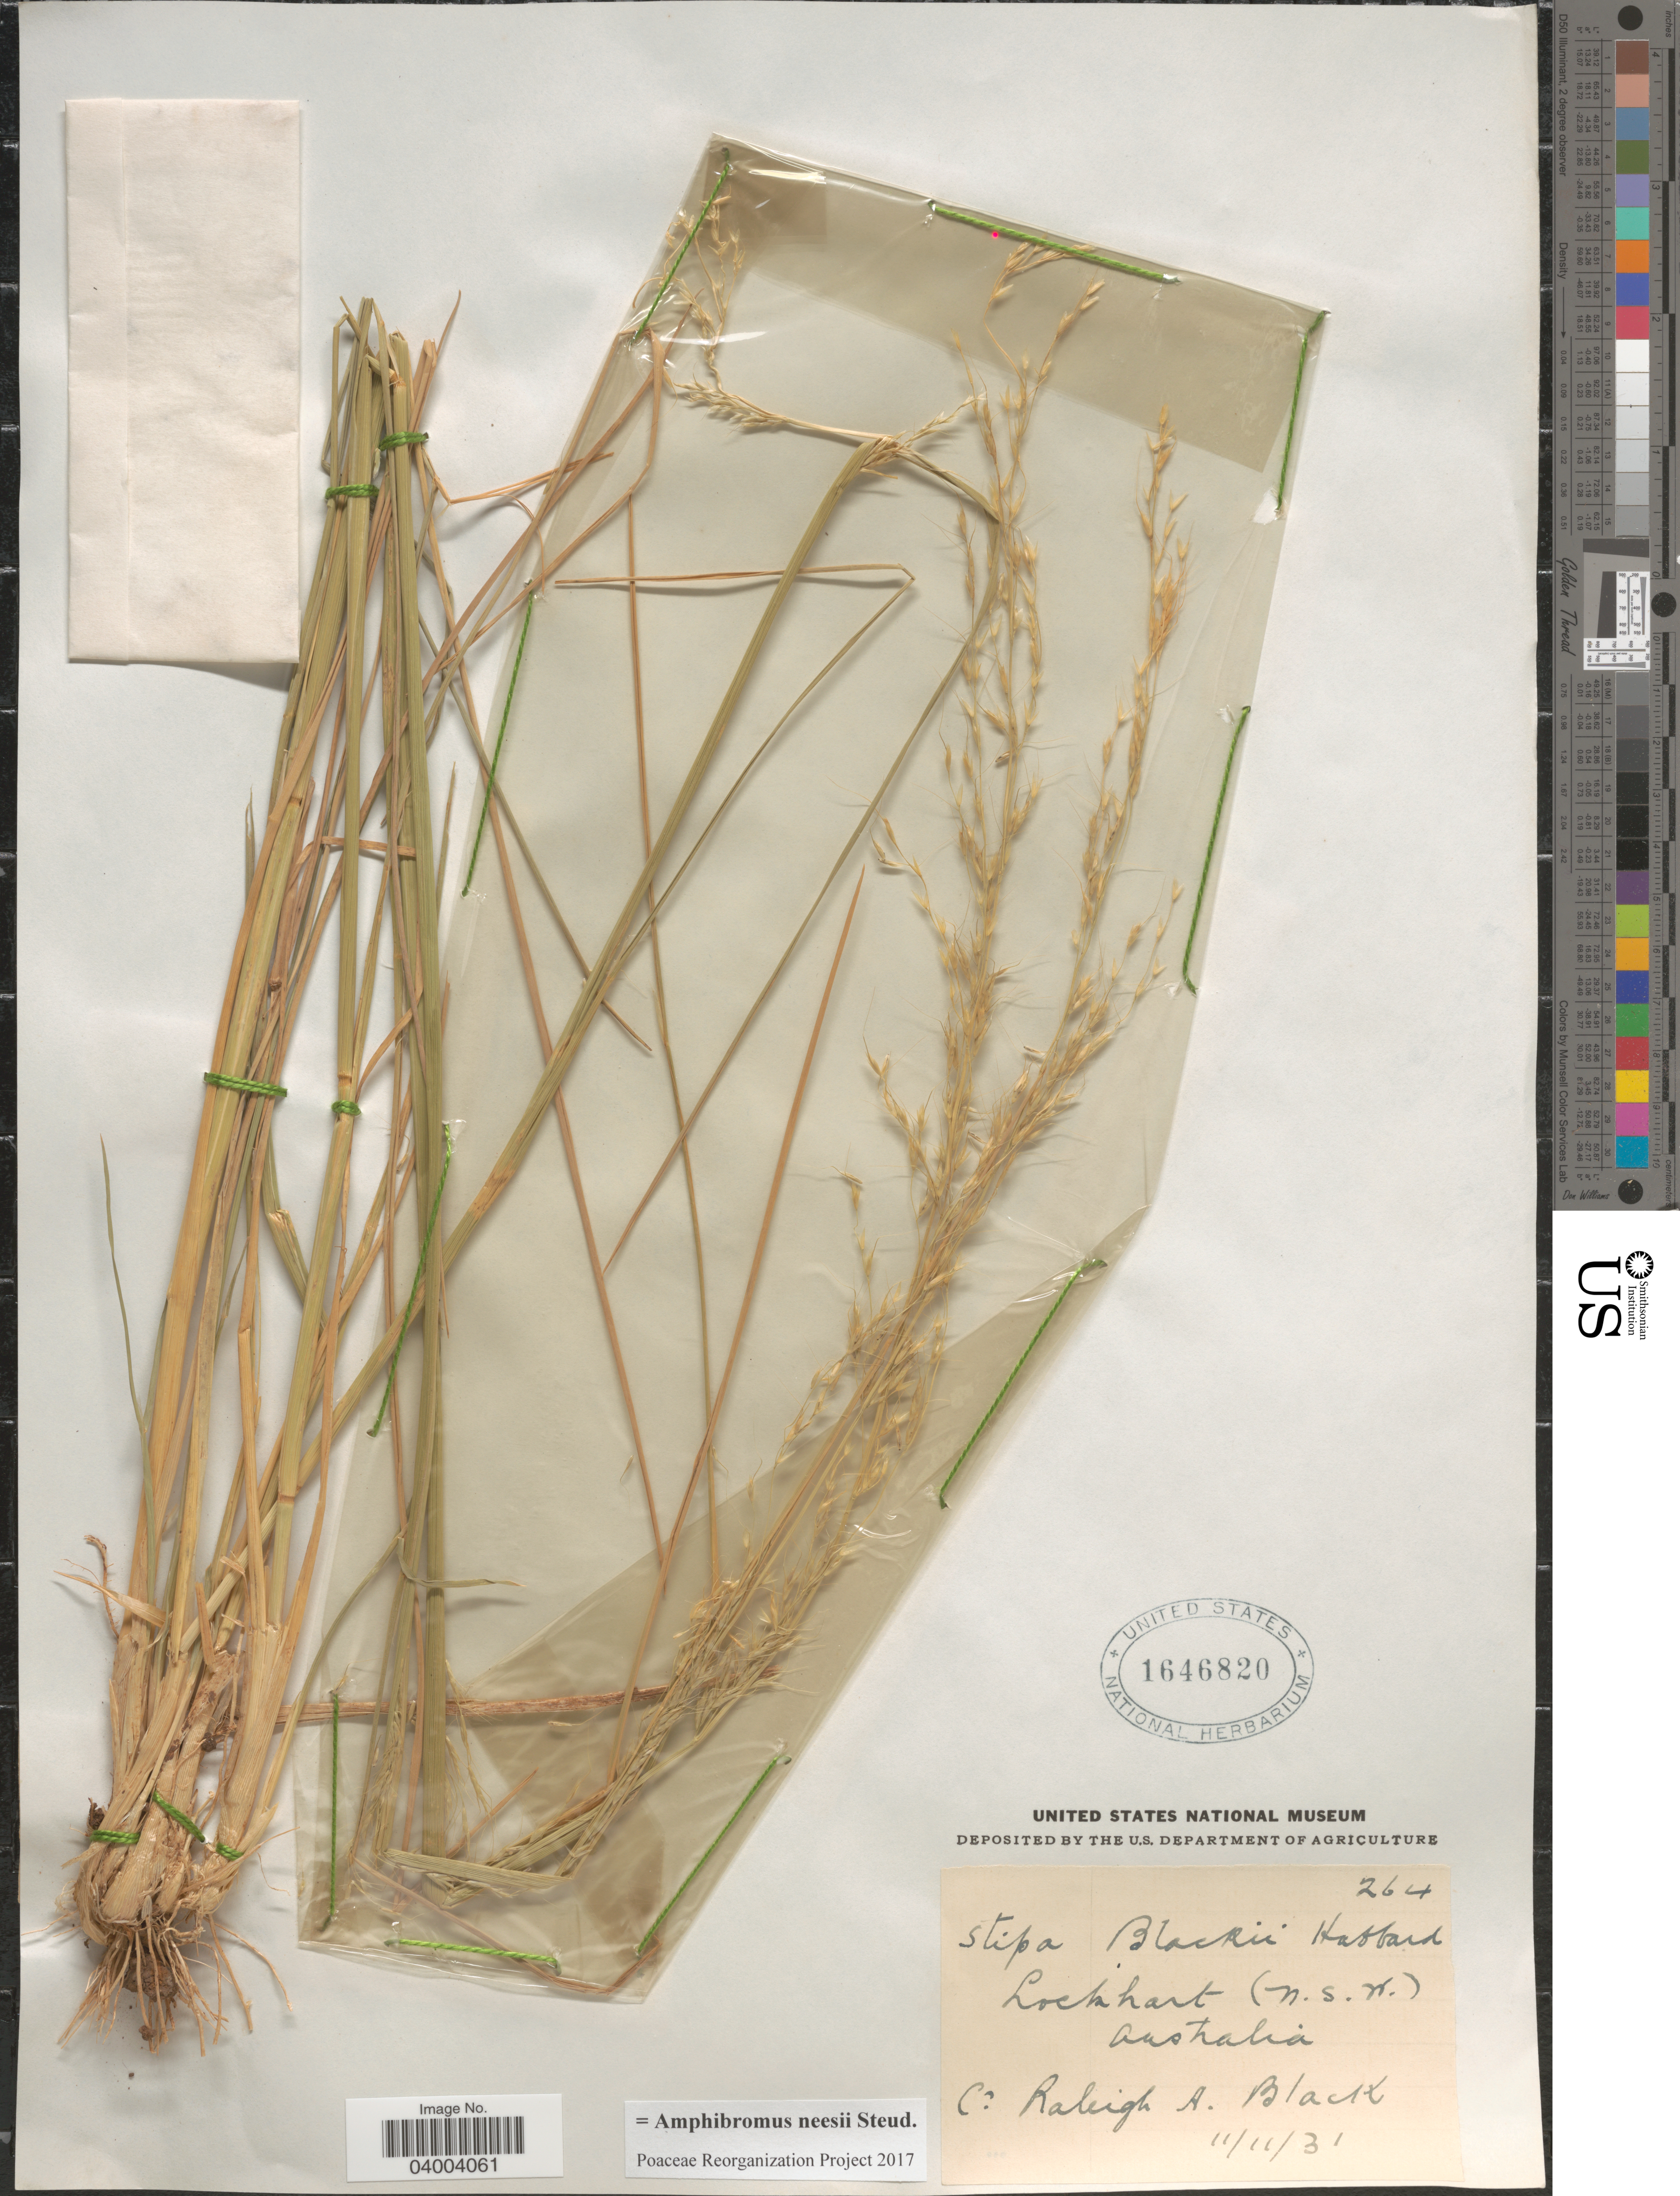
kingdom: Plantae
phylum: Tracheophyta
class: Liliopsida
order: Poales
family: Poaceae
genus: Amphibromus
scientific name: Amphibromus neesii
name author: Steud.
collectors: R. A. Black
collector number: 264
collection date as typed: Transcribed d/m/y: 11/11/31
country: Australia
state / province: New South Wales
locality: Lockhart (N. S. W.).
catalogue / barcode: US 1646820